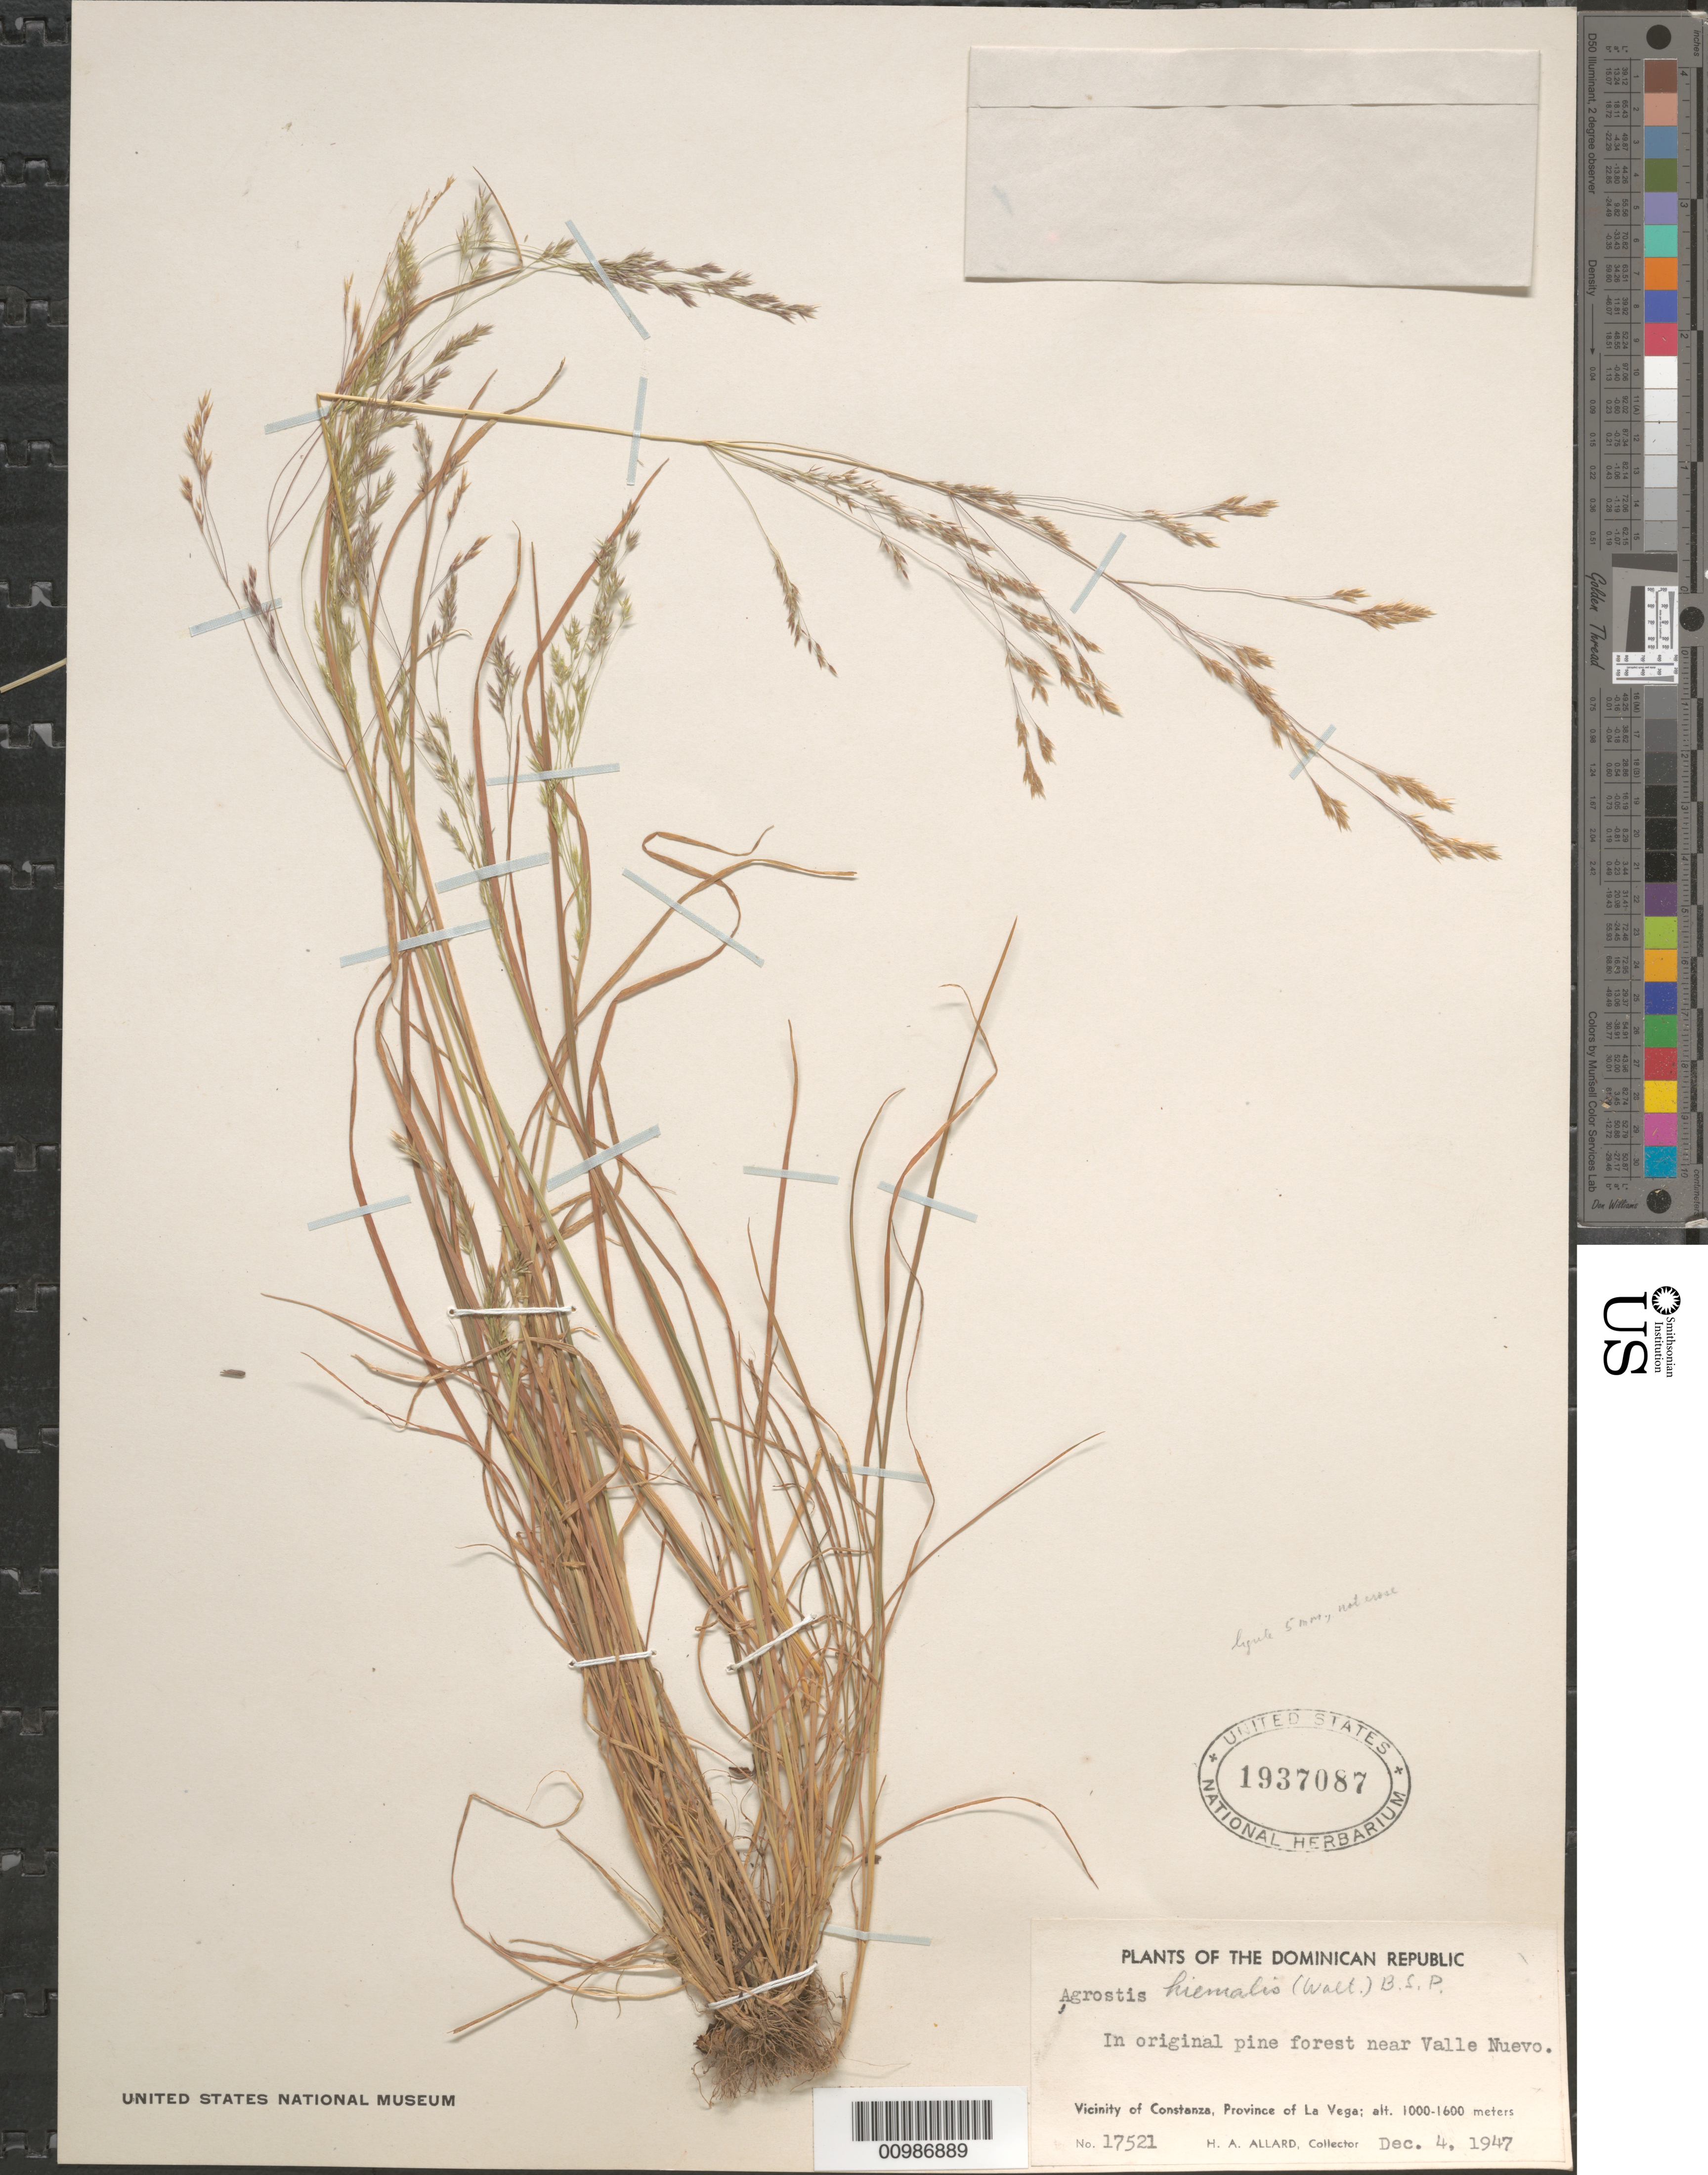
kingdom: Plantae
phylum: Tracheophyta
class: Liliopsida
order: Poales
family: Poaceae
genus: Agrostis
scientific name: Agrostis hyemalis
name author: (Walter) Britton et al.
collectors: H. A. Allard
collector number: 17521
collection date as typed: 04 Dec 1947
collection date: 1947-12-04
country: Dominican Republic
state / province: La Vega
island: Hispaniola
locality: Vicinity of Constanza, near Valle Nuevo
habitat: in original pine forest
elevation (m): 1000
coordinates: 0 N, 0 E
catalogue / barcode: US 1937087